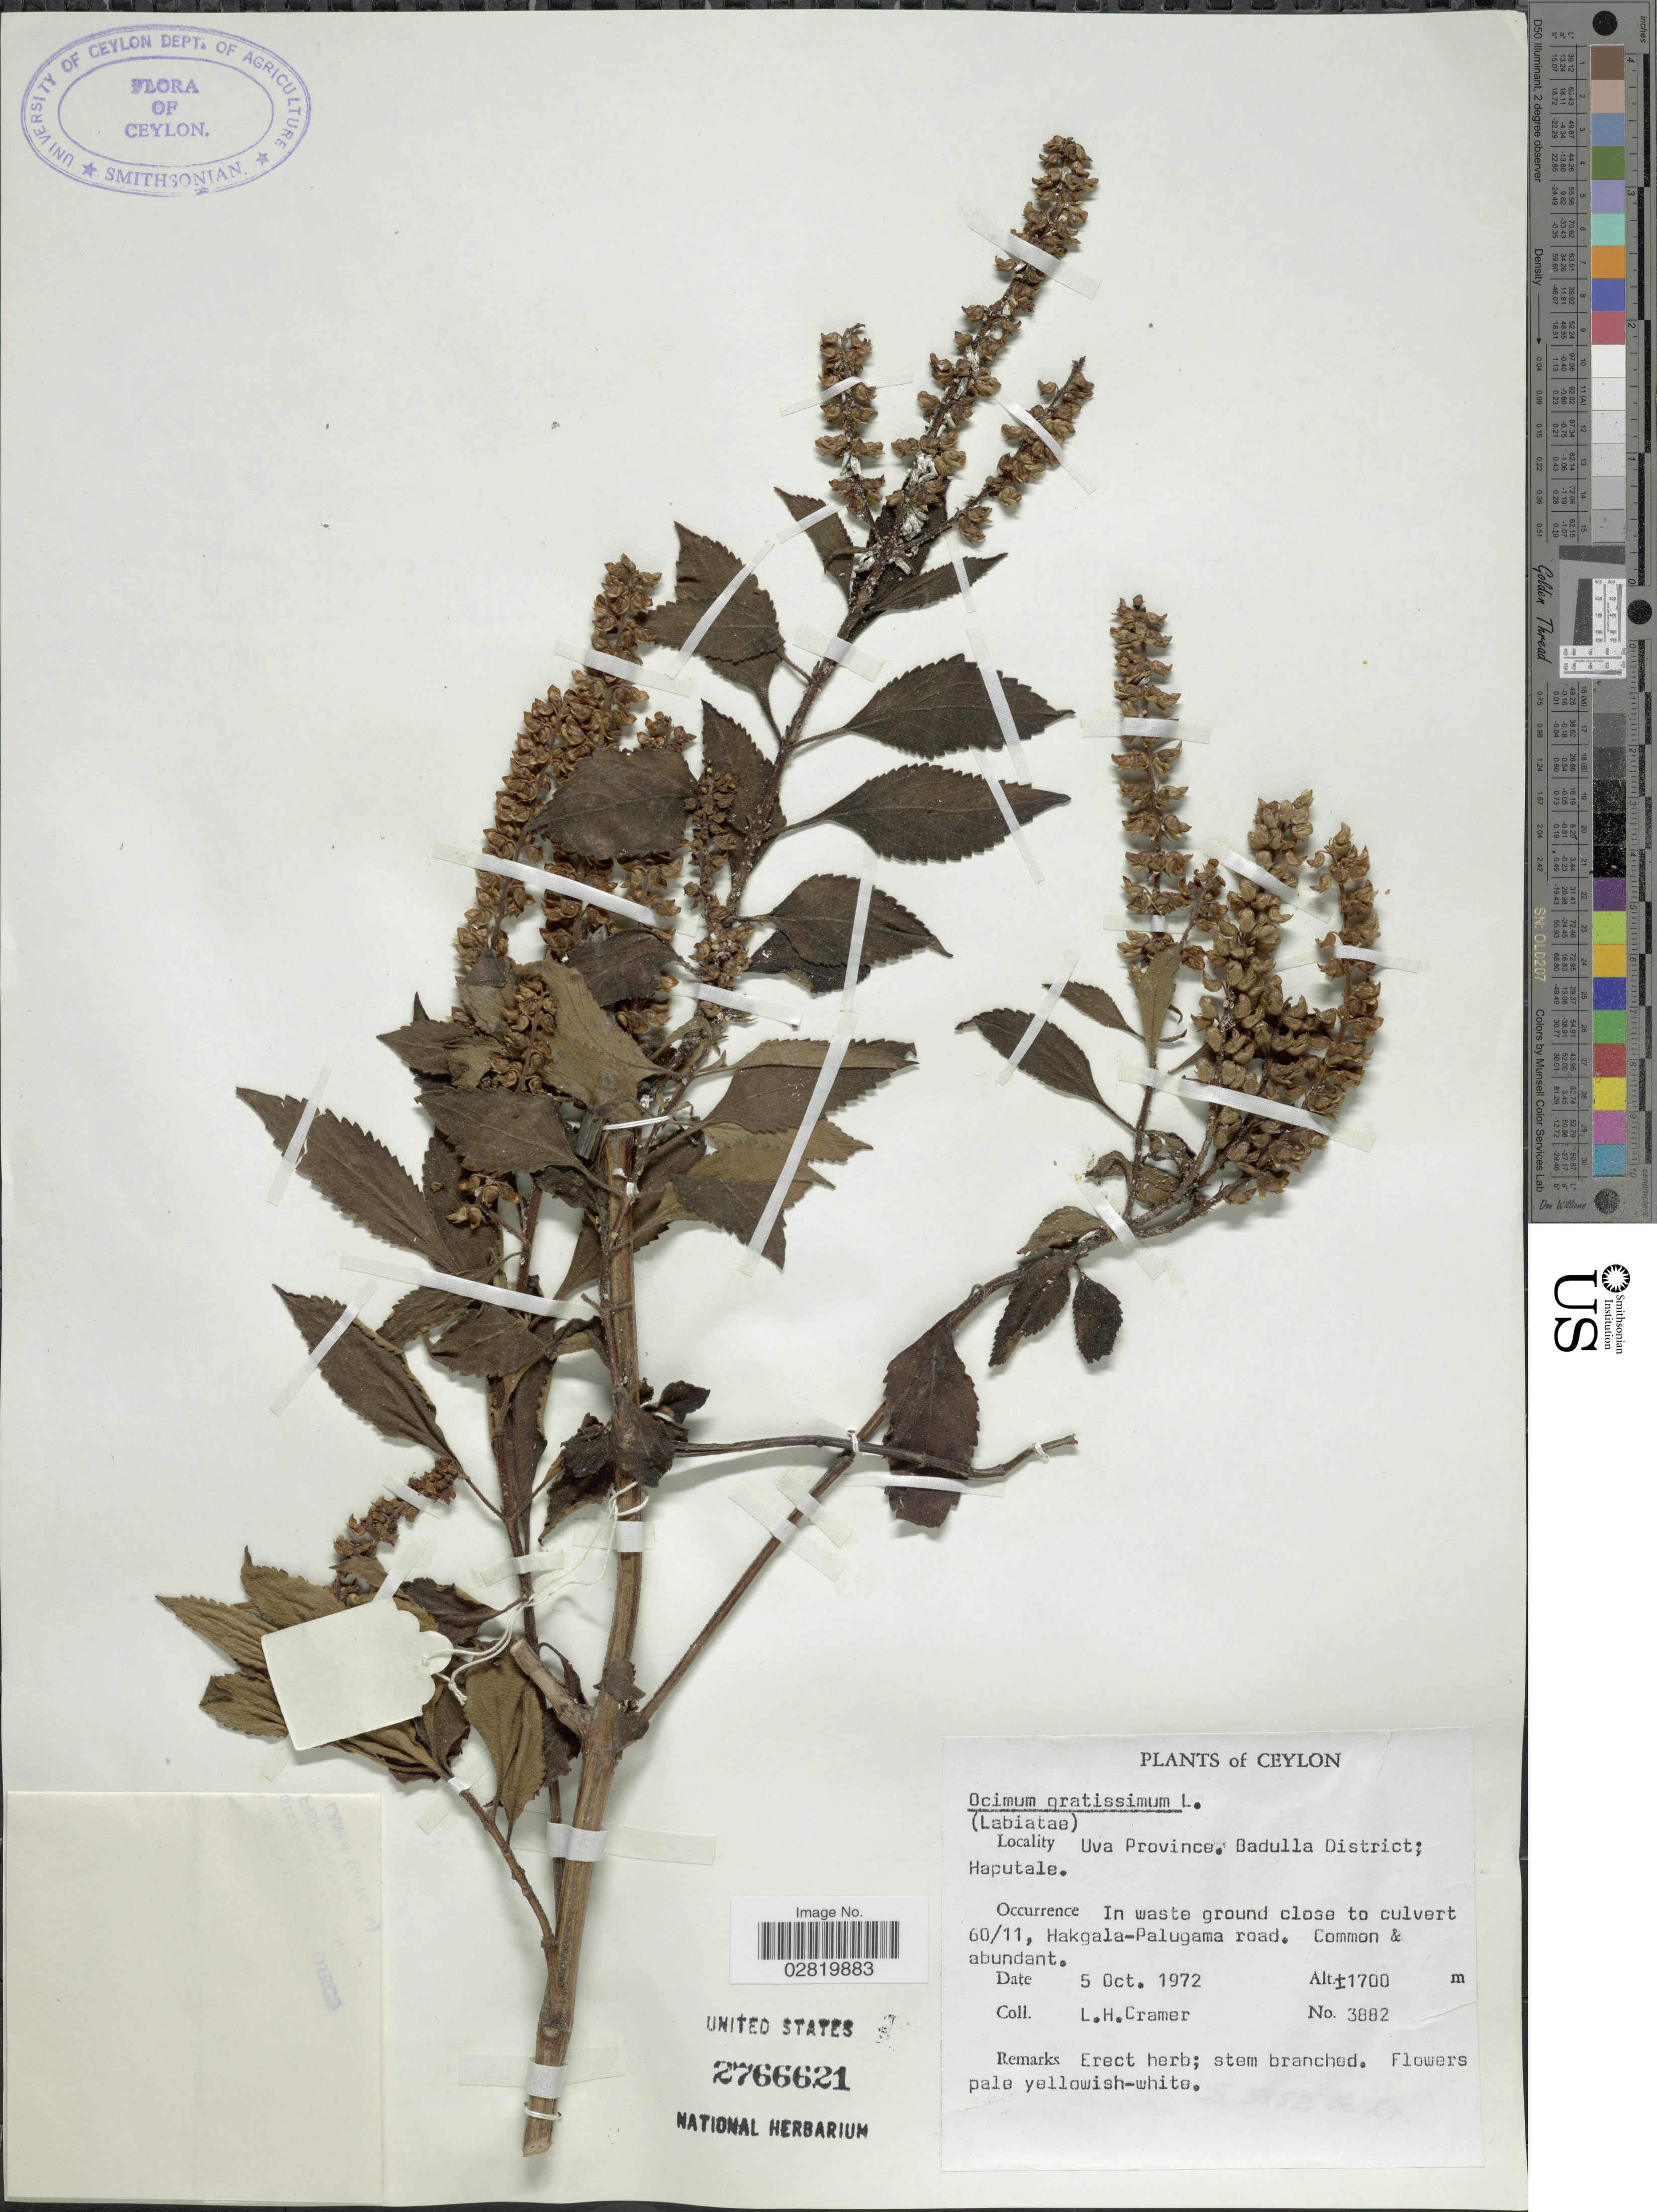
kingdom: Plantae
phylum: Tracheophyta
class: Magnoliopsida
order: Lamiales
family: Lamiaceae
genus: Ocimum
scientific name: Ocimum gratissimum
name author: L.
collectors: L. H. Cramer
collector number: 3882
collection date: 1972-10-05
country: Sri Lanka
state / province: Uva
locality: Ceylon, Uva Province, Badulla District; Haputale.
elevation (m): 1700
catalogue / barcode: US 2766621